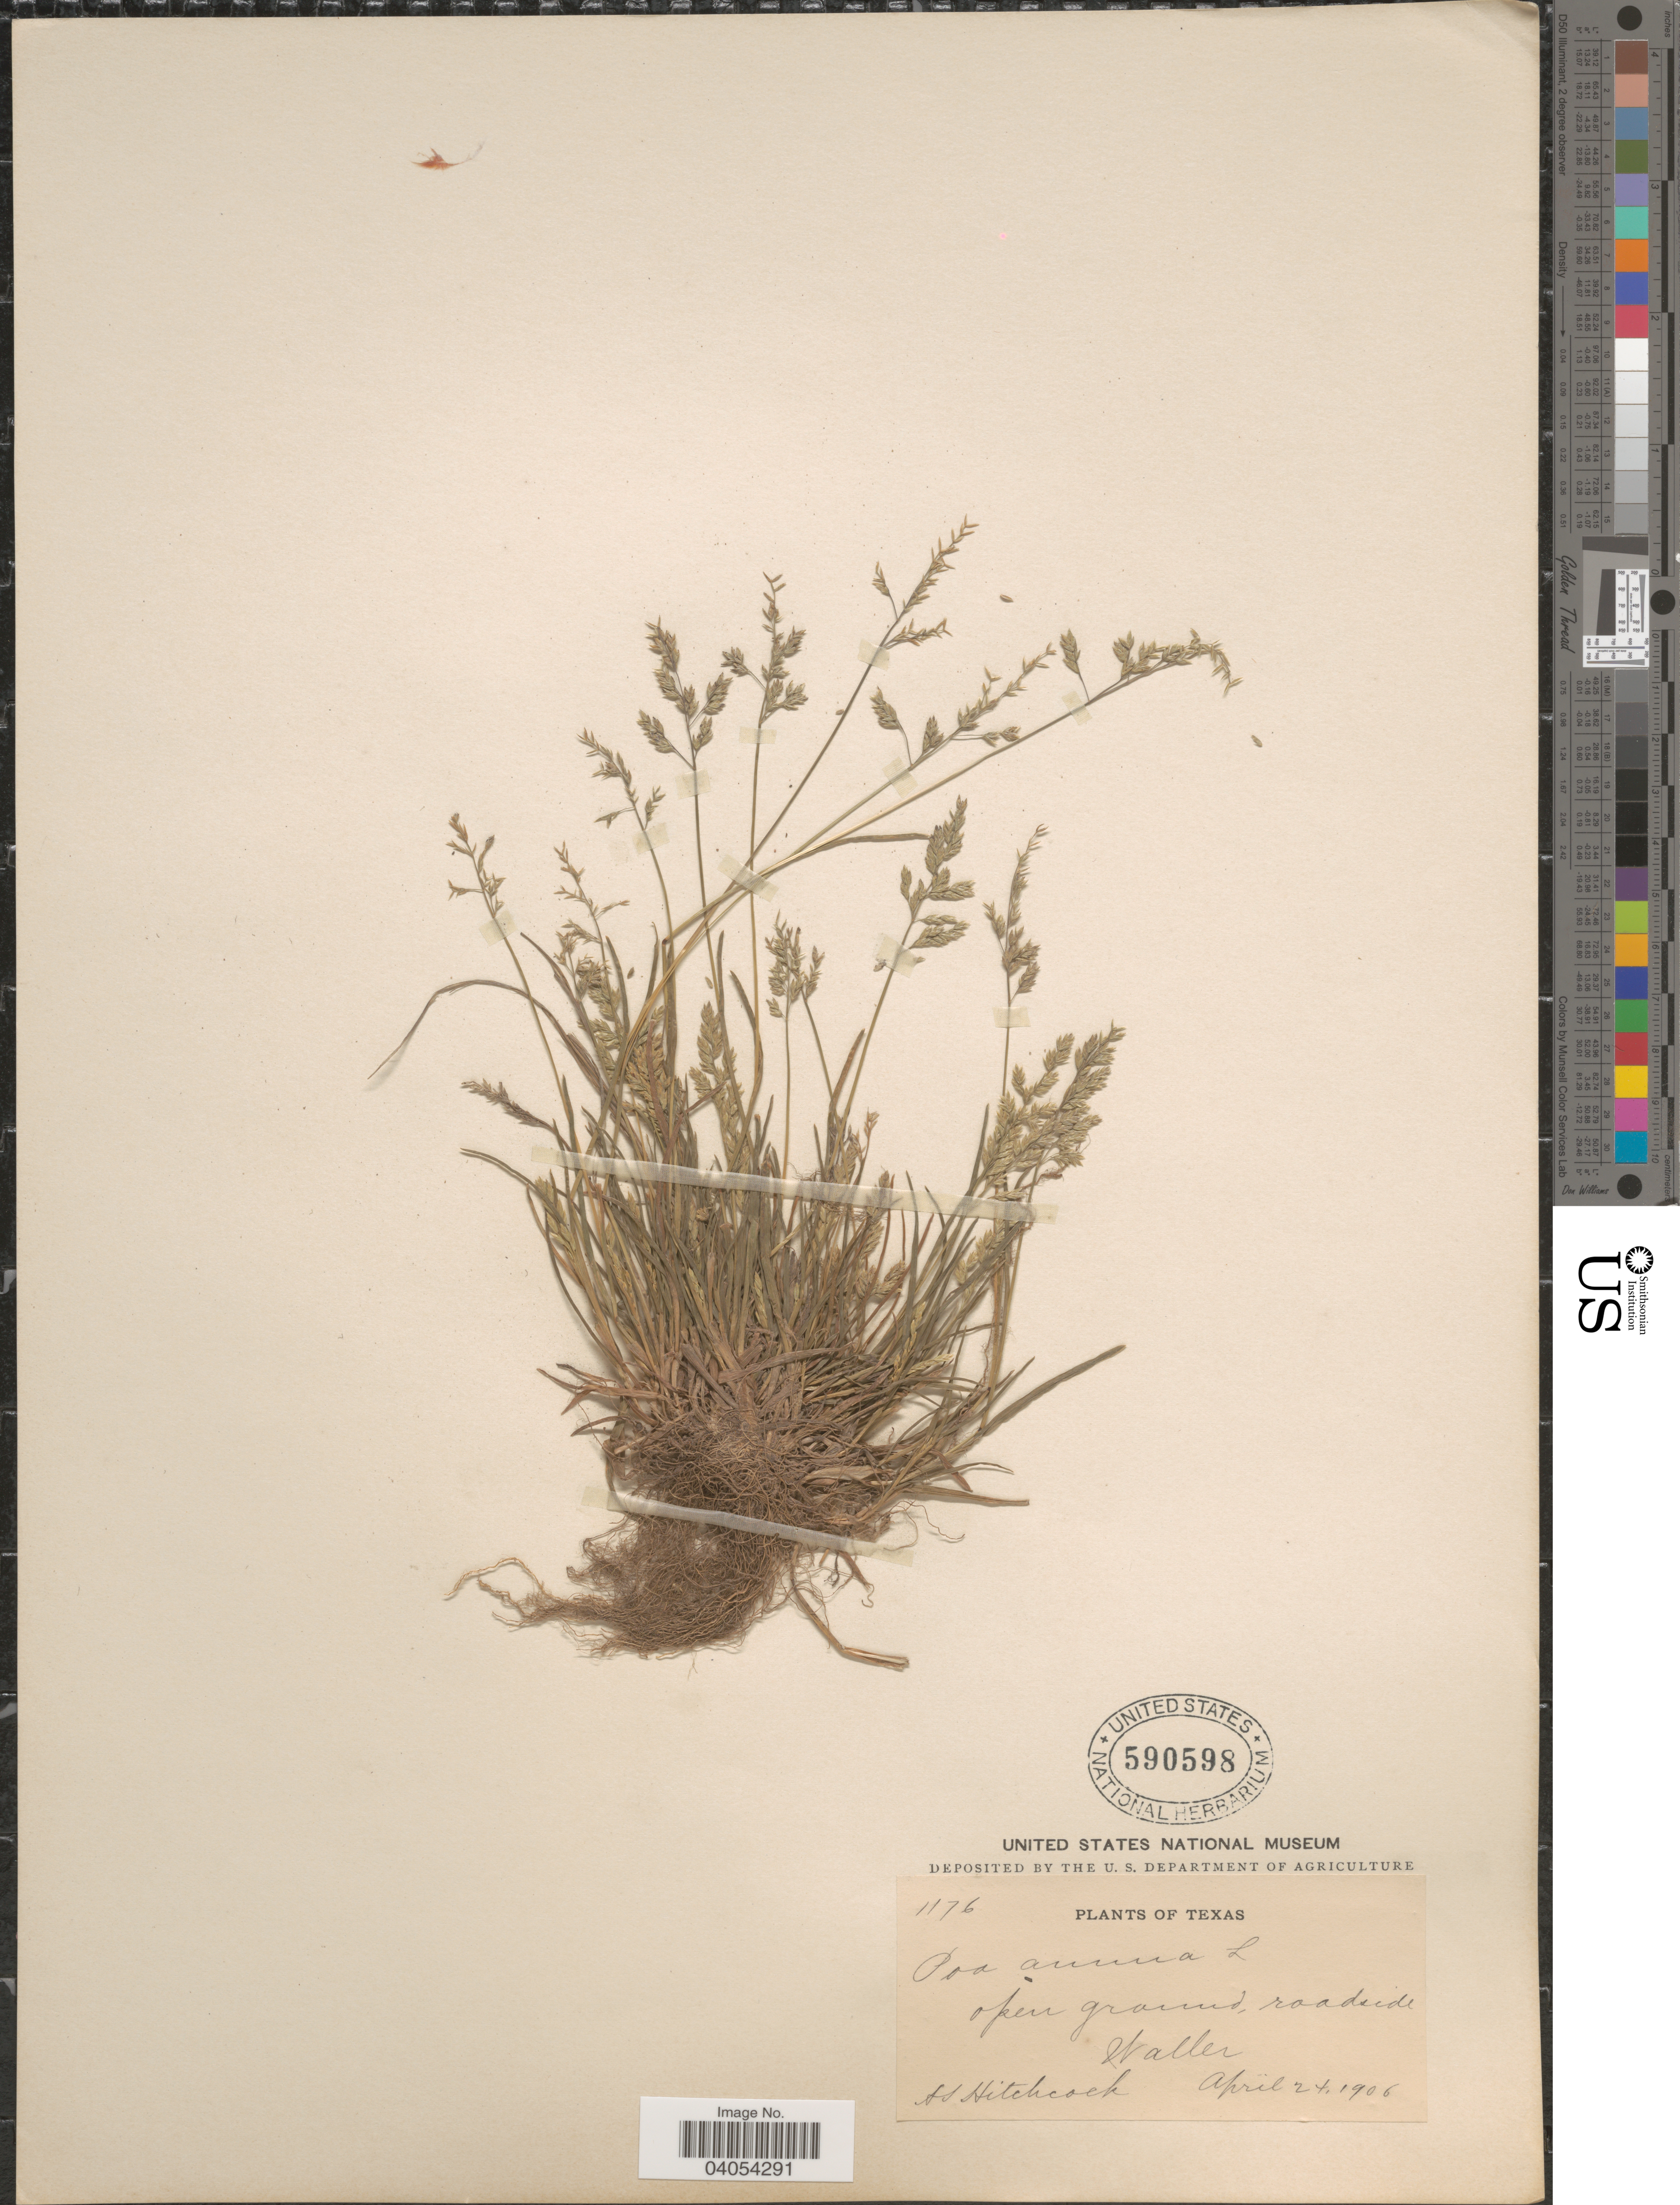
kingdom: Plantae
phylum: Tracheophyta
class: Liliopsida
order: Poales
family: Poaceae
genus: Poa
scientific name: Poa annua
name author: L.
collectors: A. S. Hitchcock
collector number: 1176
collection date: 1906-04-24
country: United States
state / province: Texas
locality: Waller.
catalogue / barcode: US 590598